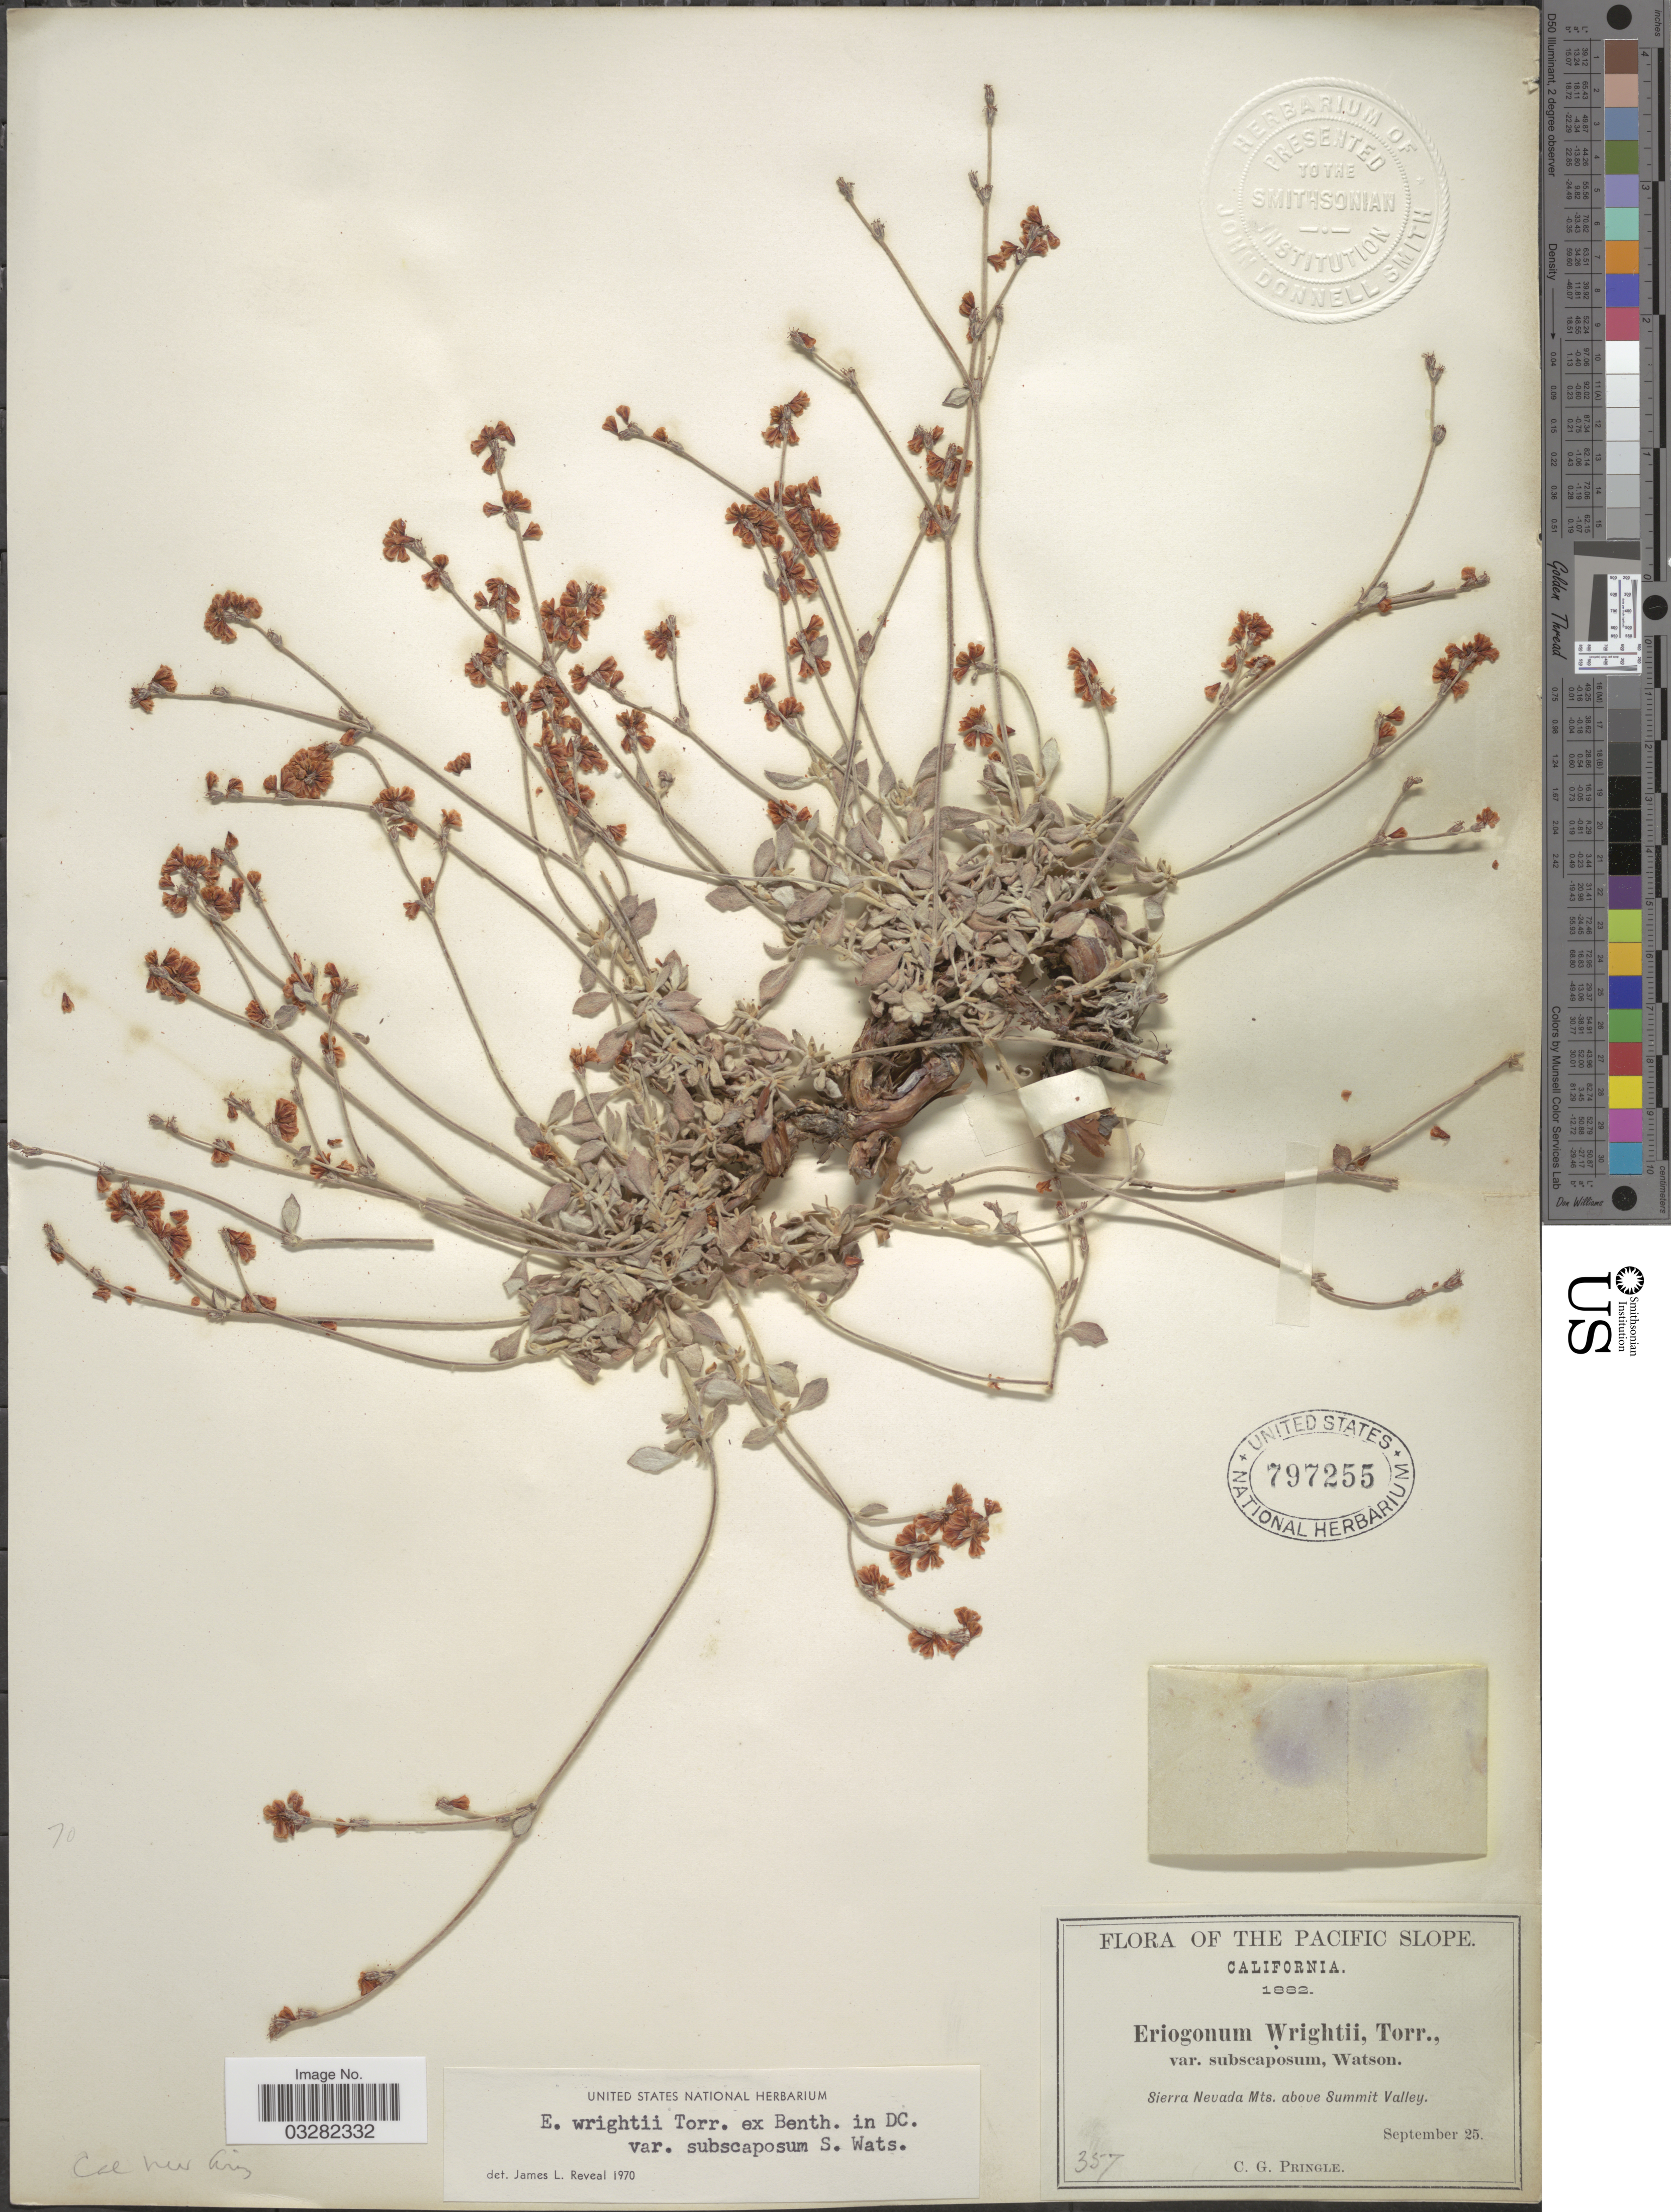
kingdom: Plantae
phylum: Tracheophyta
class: Magnoliopsida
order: Caryophyllales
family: Polygonaceae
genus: Eriogonum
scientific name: Eriogonum wrightii var. trachygonum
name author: (Torr. ex Benth.) Jeps.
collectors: C. G. Pringle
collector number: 357?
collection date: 1882-09-25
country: United States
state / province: California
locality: The Pacific Slope. Sierra Nevada Mts. above Summit Valley.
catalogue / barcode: US 797255